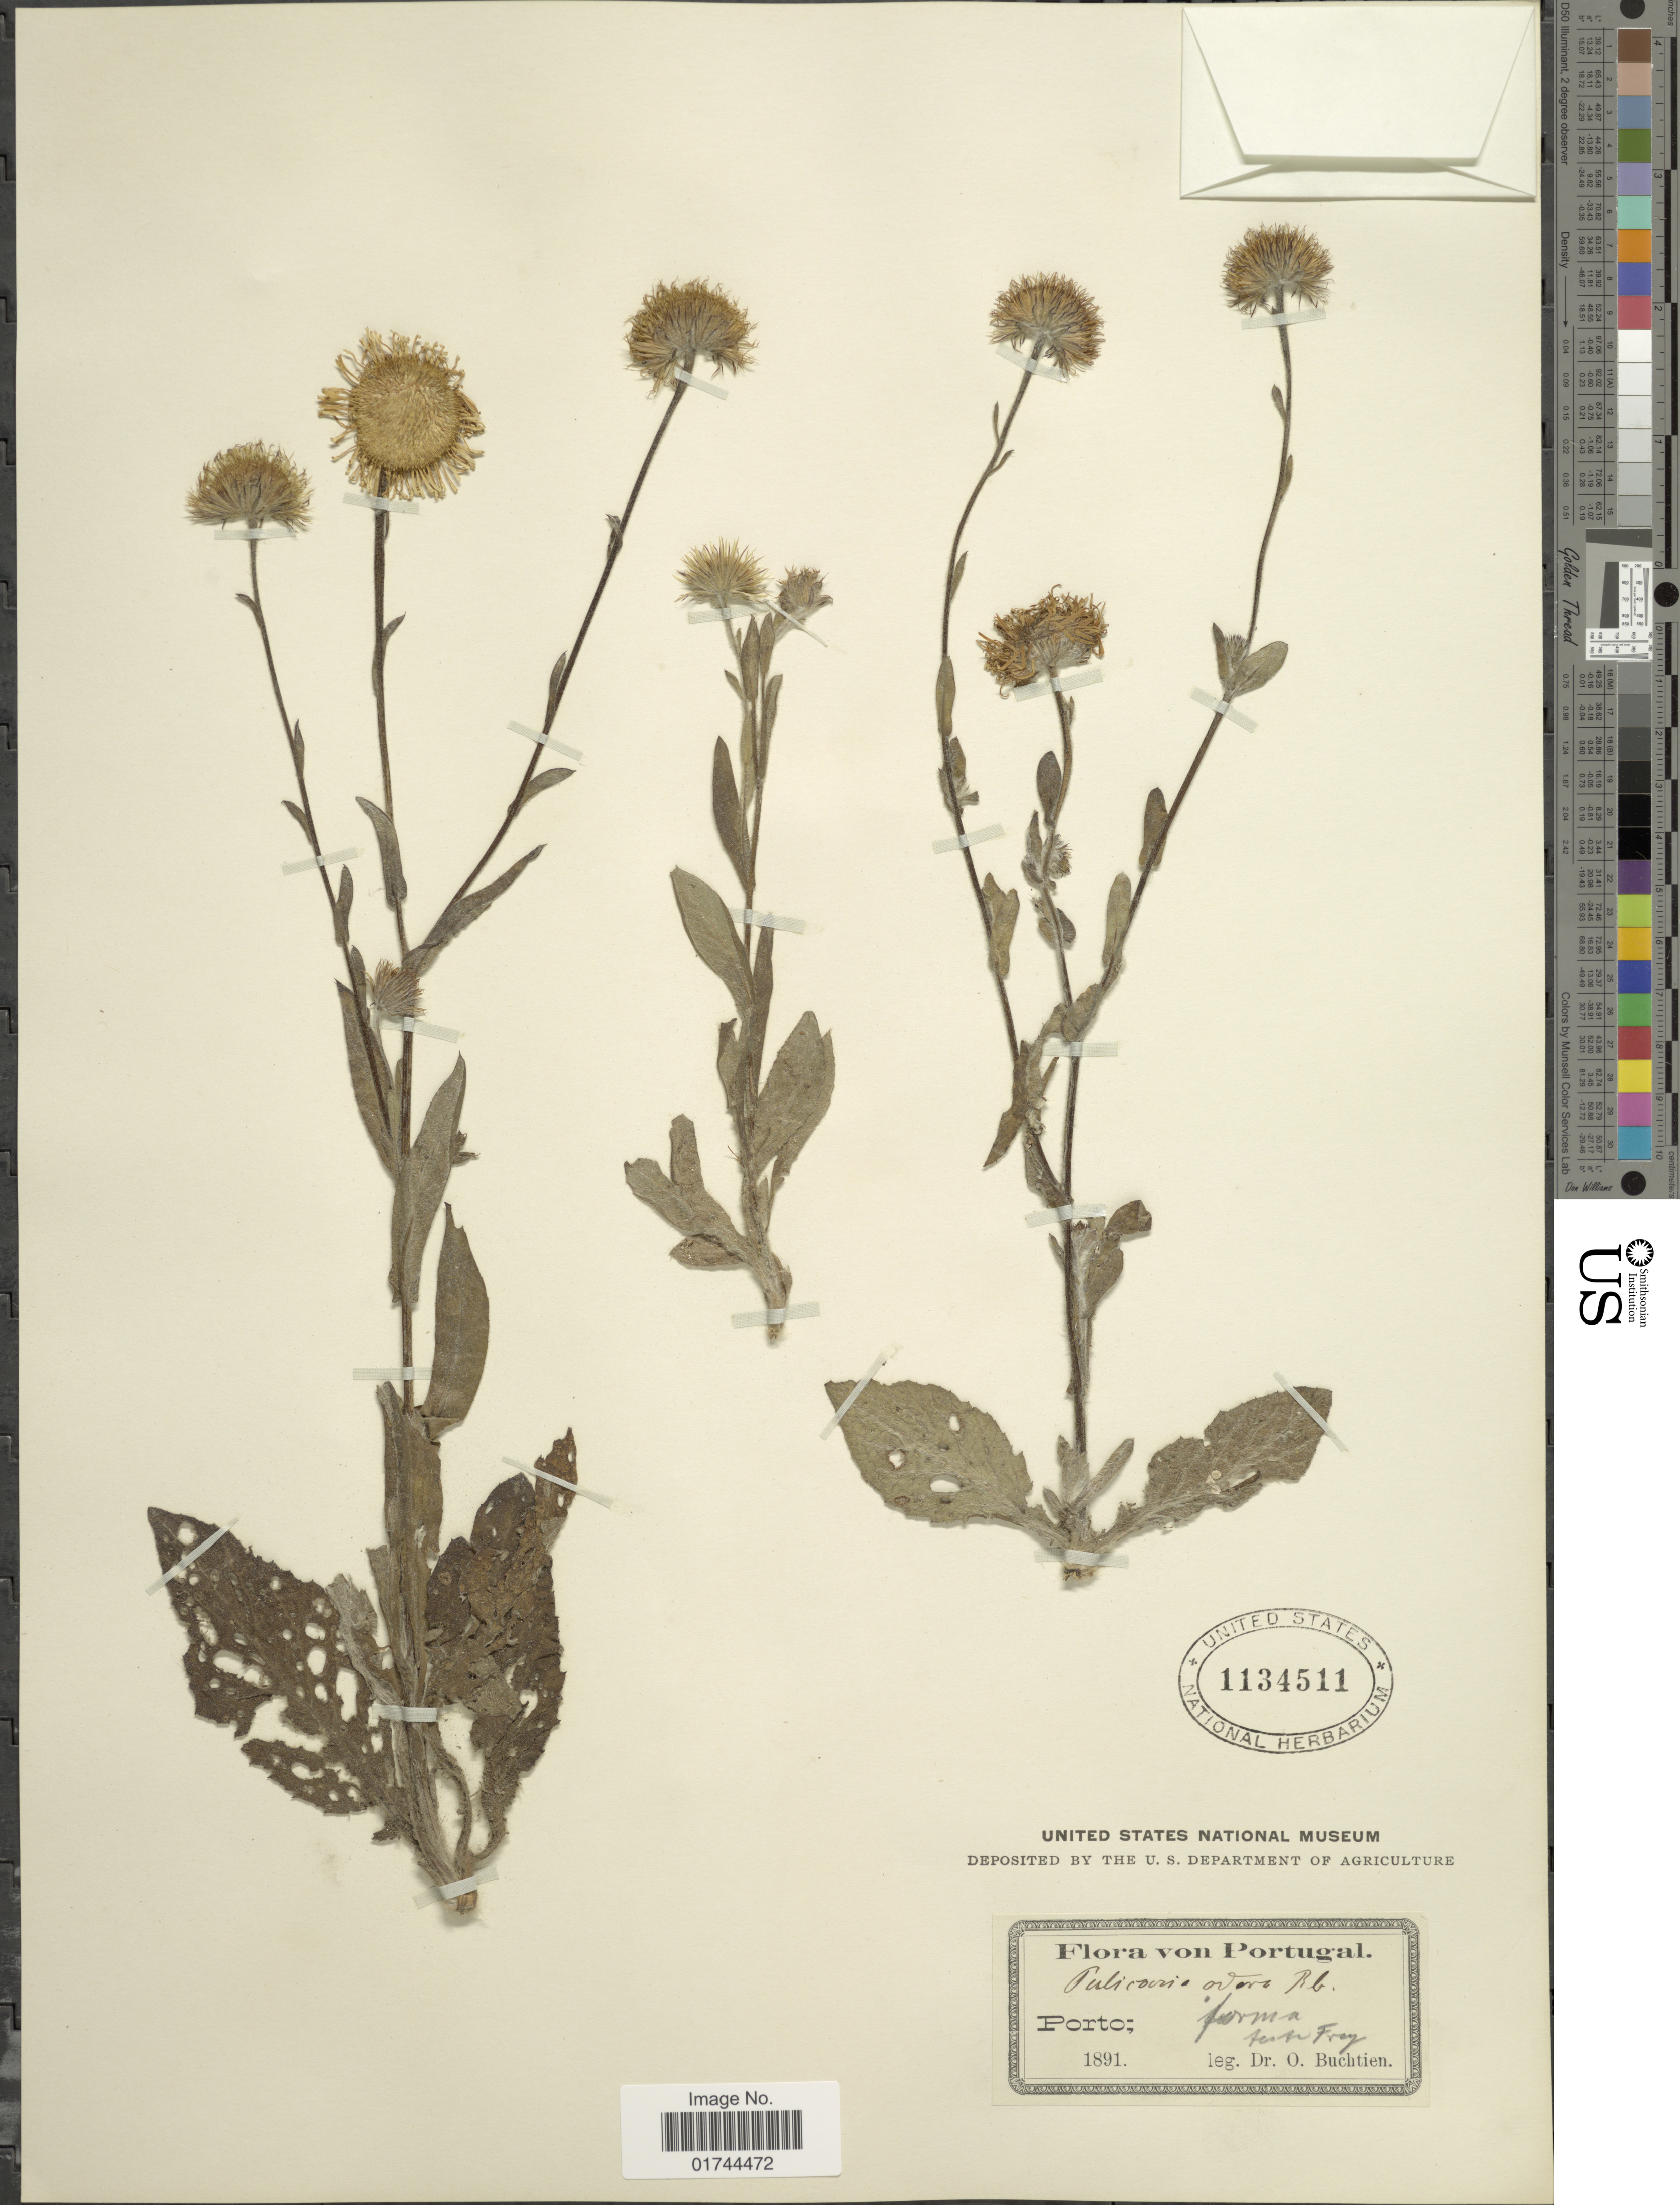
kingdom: Plantae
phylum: Tracheophyta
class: Magnoliopsida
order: Asterales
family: Asteraceae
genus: Pulicaria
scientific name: Pulicaria odora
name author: (L.) Rchb.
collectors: O. Buchtien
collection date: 1891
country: Portugal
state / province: Porto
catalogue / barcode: US 1134511